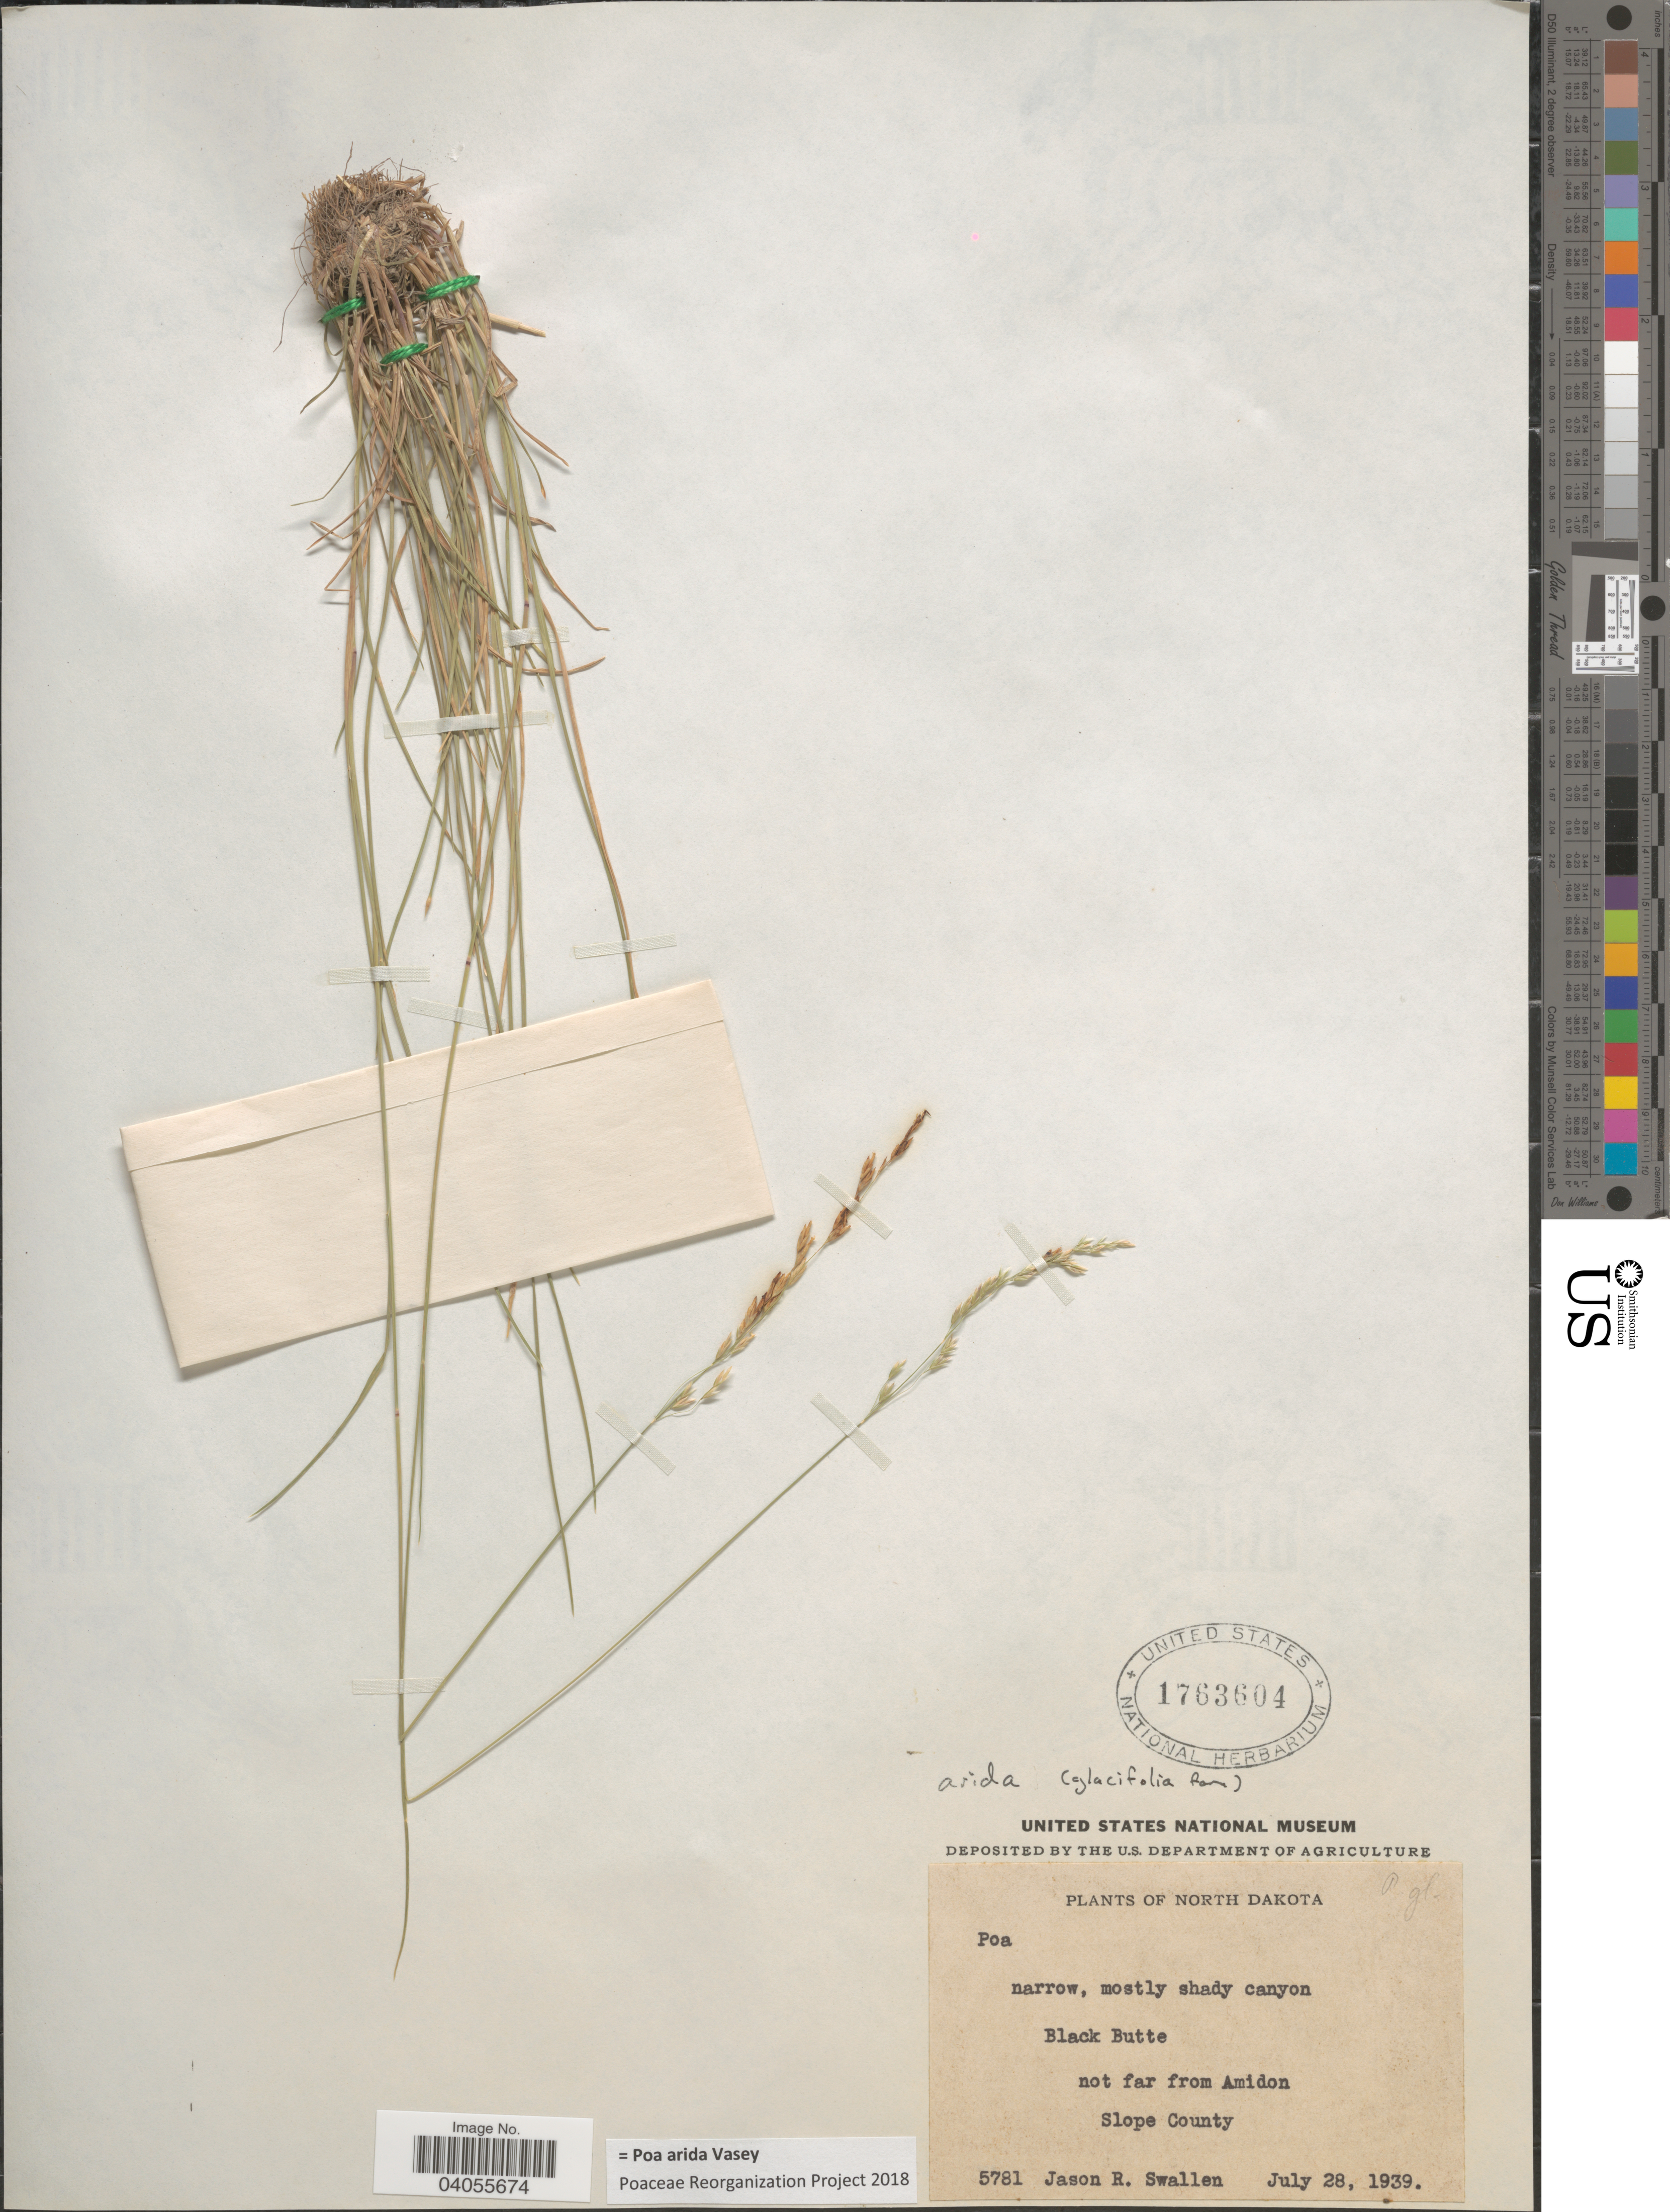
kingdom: Plantae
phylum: Tracheophyta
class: Liliopsida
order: Poales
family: Poaceae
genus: Poa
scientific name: Poa arida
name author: Vasey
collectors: J. R. Swallen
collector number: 5781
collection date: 1939-07-28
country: United States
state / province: North Dakota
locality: Black Butte not far from Amidon. Slope County.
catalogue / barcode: US 1763604